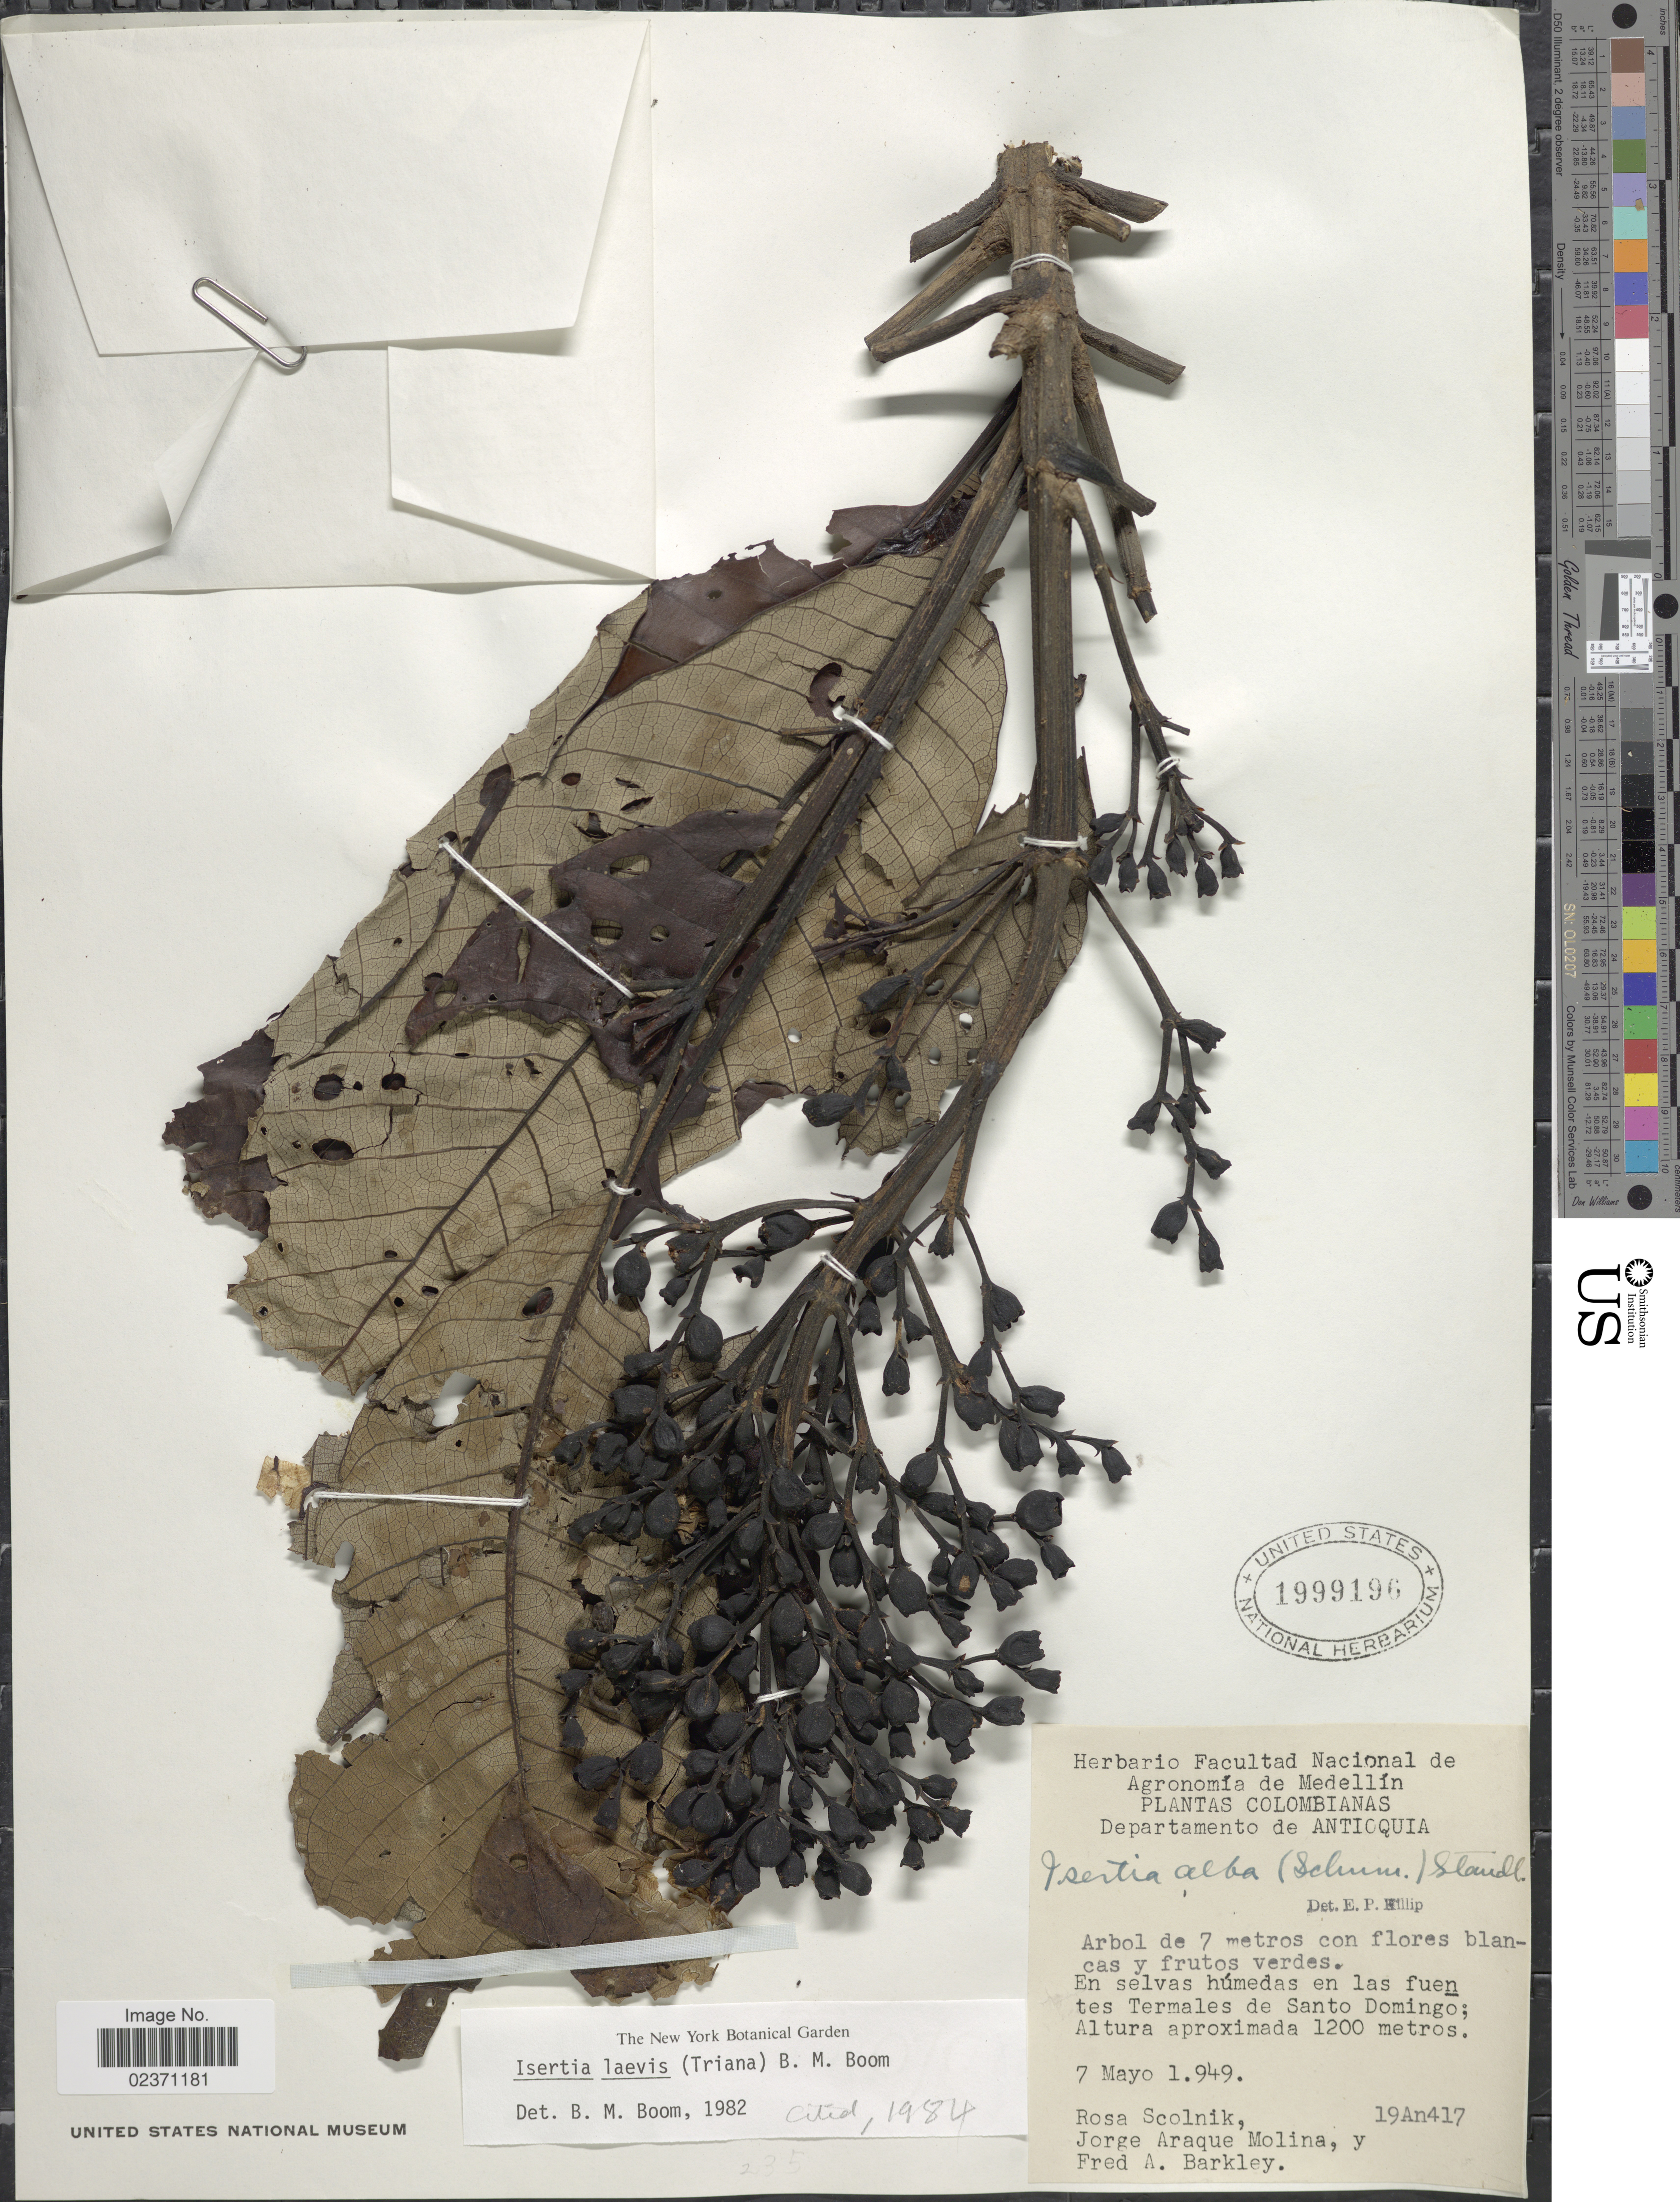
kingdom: Plantae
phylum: Tracheophyta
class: Magnoliopsida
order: Gentianales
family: Rubiaceae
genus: Isertia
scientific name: Isertia laevis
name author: (Triana) B.M. Boom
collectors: R. Scolnik, J. A. Molina & F. A. Barkley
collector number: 19An417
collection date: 1949-05-07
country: Colombia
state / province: Antioquia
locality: Departamento de Antioqua. En selves humedes en las fuentes Termales de Santo Domingo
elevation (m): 1200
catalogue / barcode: US 1999196